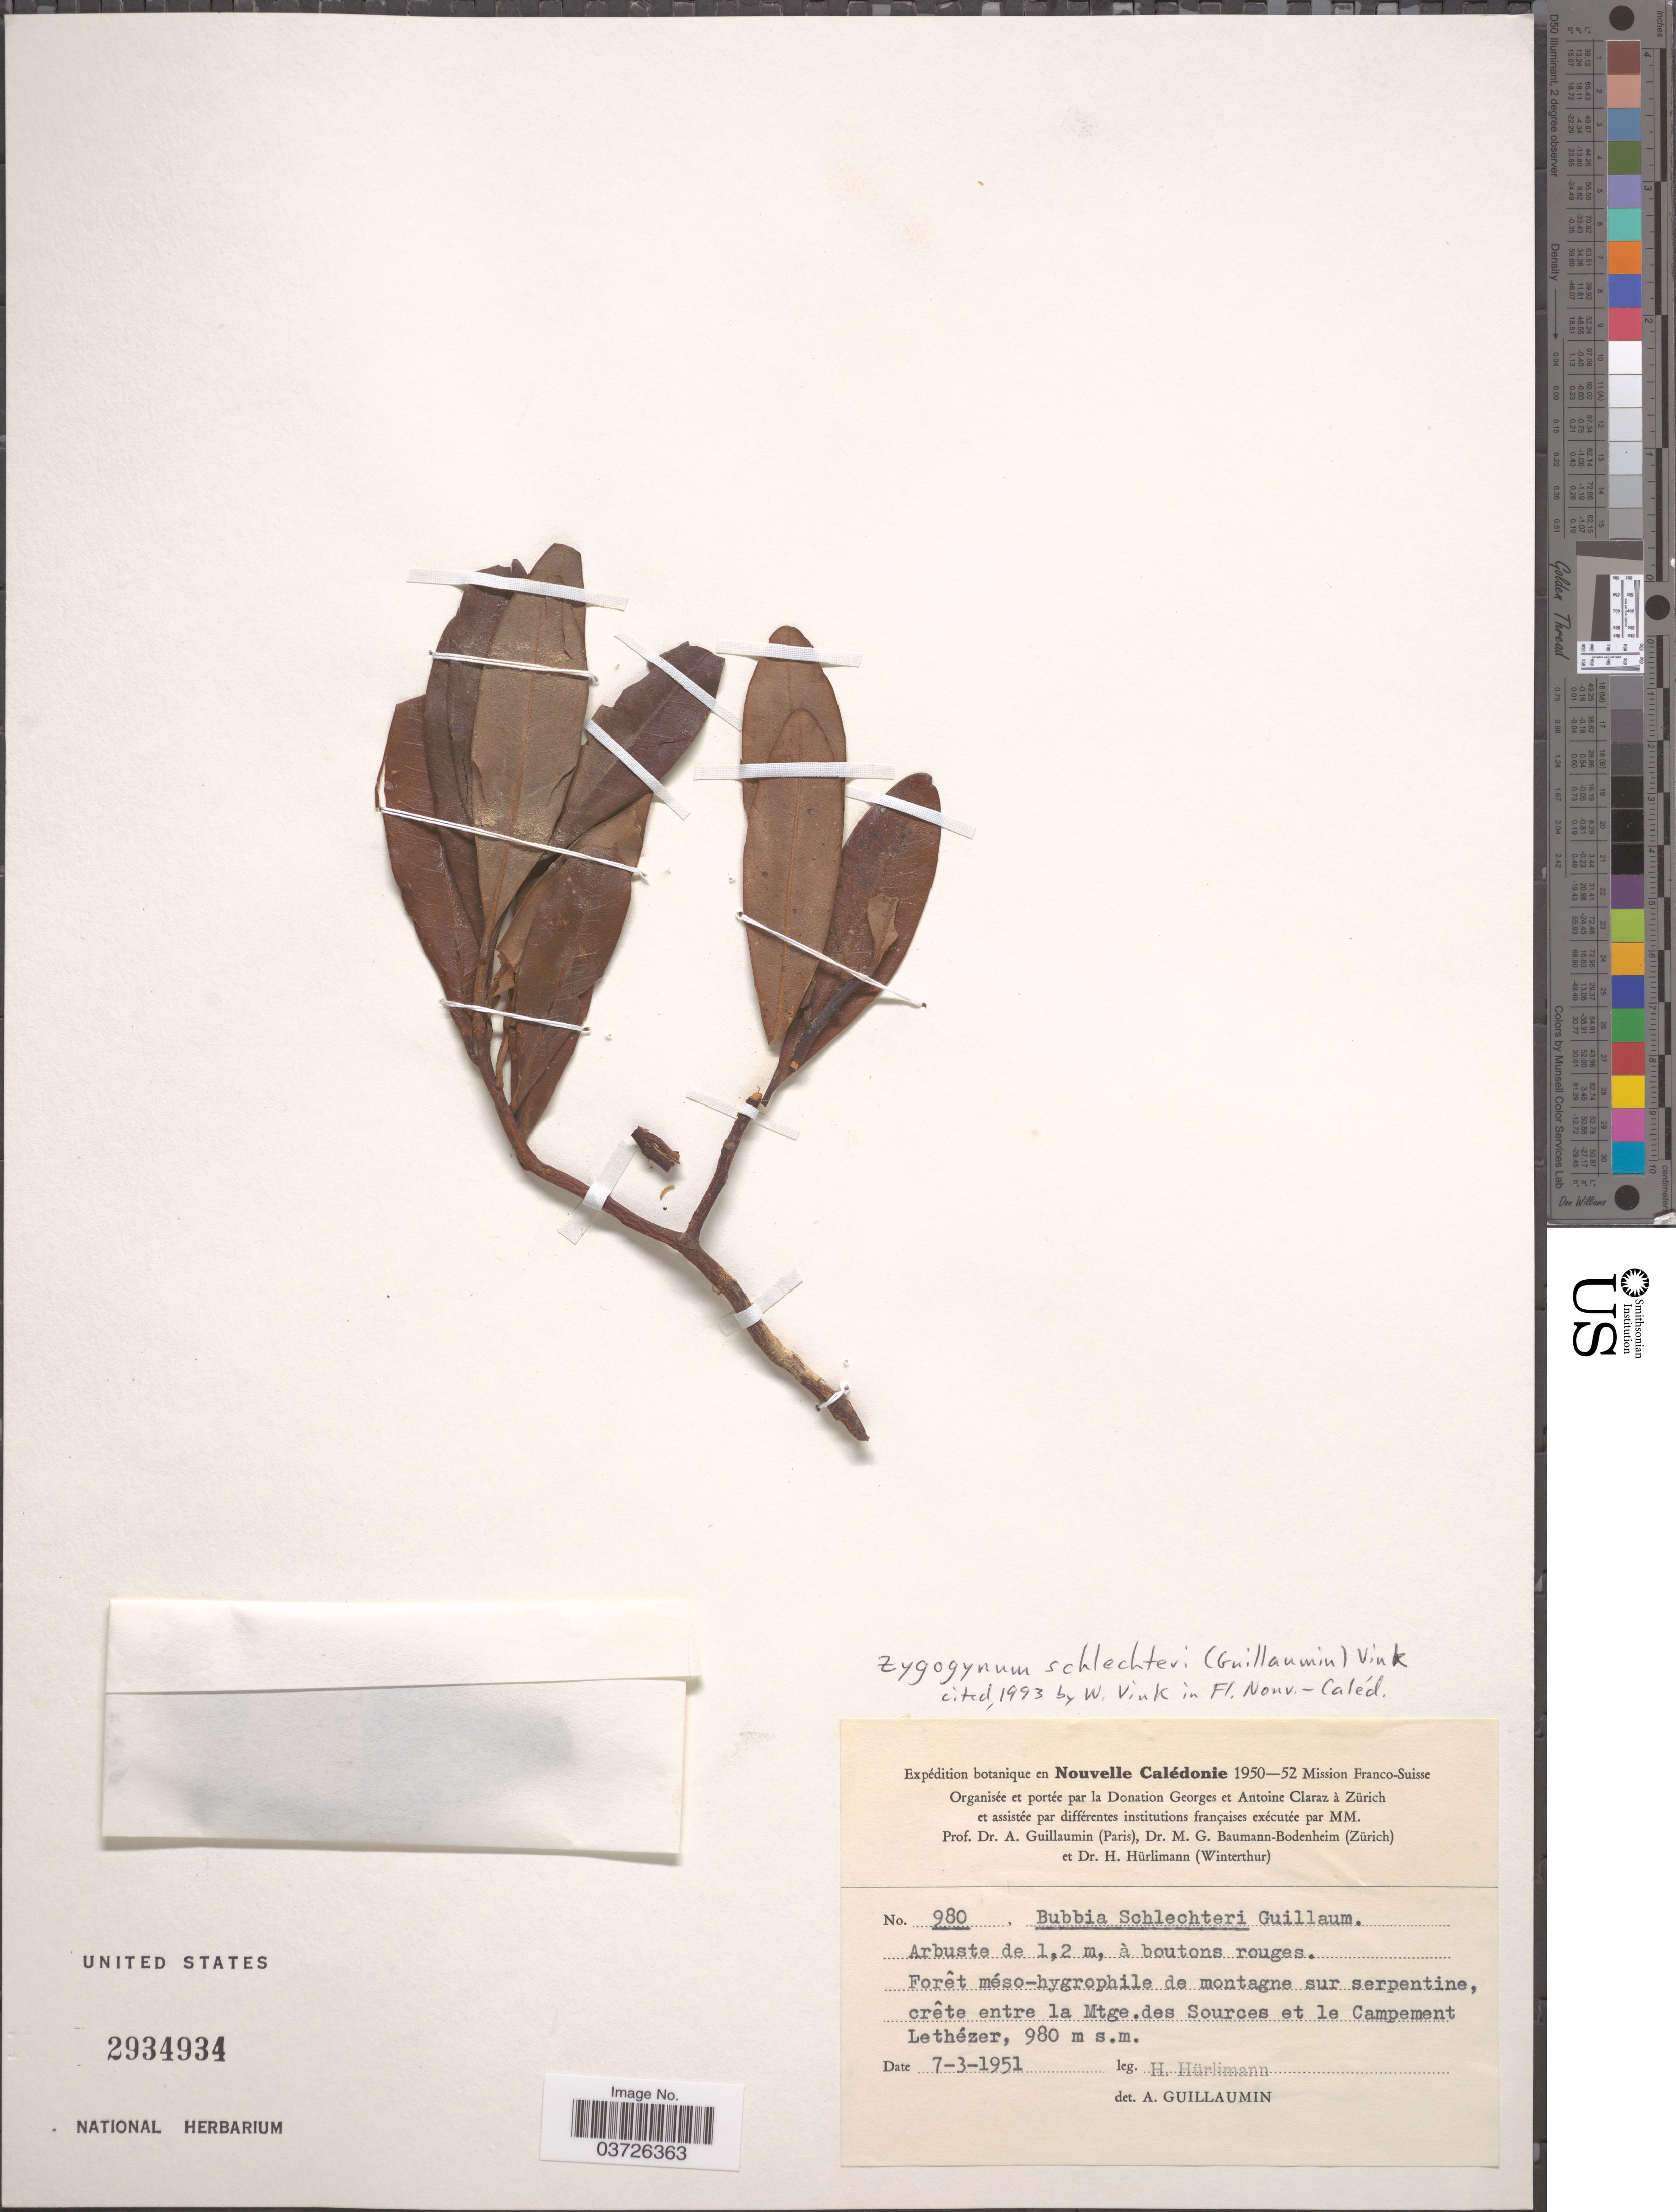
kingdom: Plantae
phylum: Tracheophyta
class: Magnoliopsida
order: Canellales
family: Winteraceae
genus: Zygogynum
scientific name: Zygogynum schlechteri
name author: (Guillaumin) Vink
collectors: H. Hürlimann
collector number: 980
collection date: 1951-03-07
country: New Caledonia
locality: Crête entre la Mtge. des Sources et le Campement Lethézer.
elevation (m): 980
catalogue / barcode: US 2934934